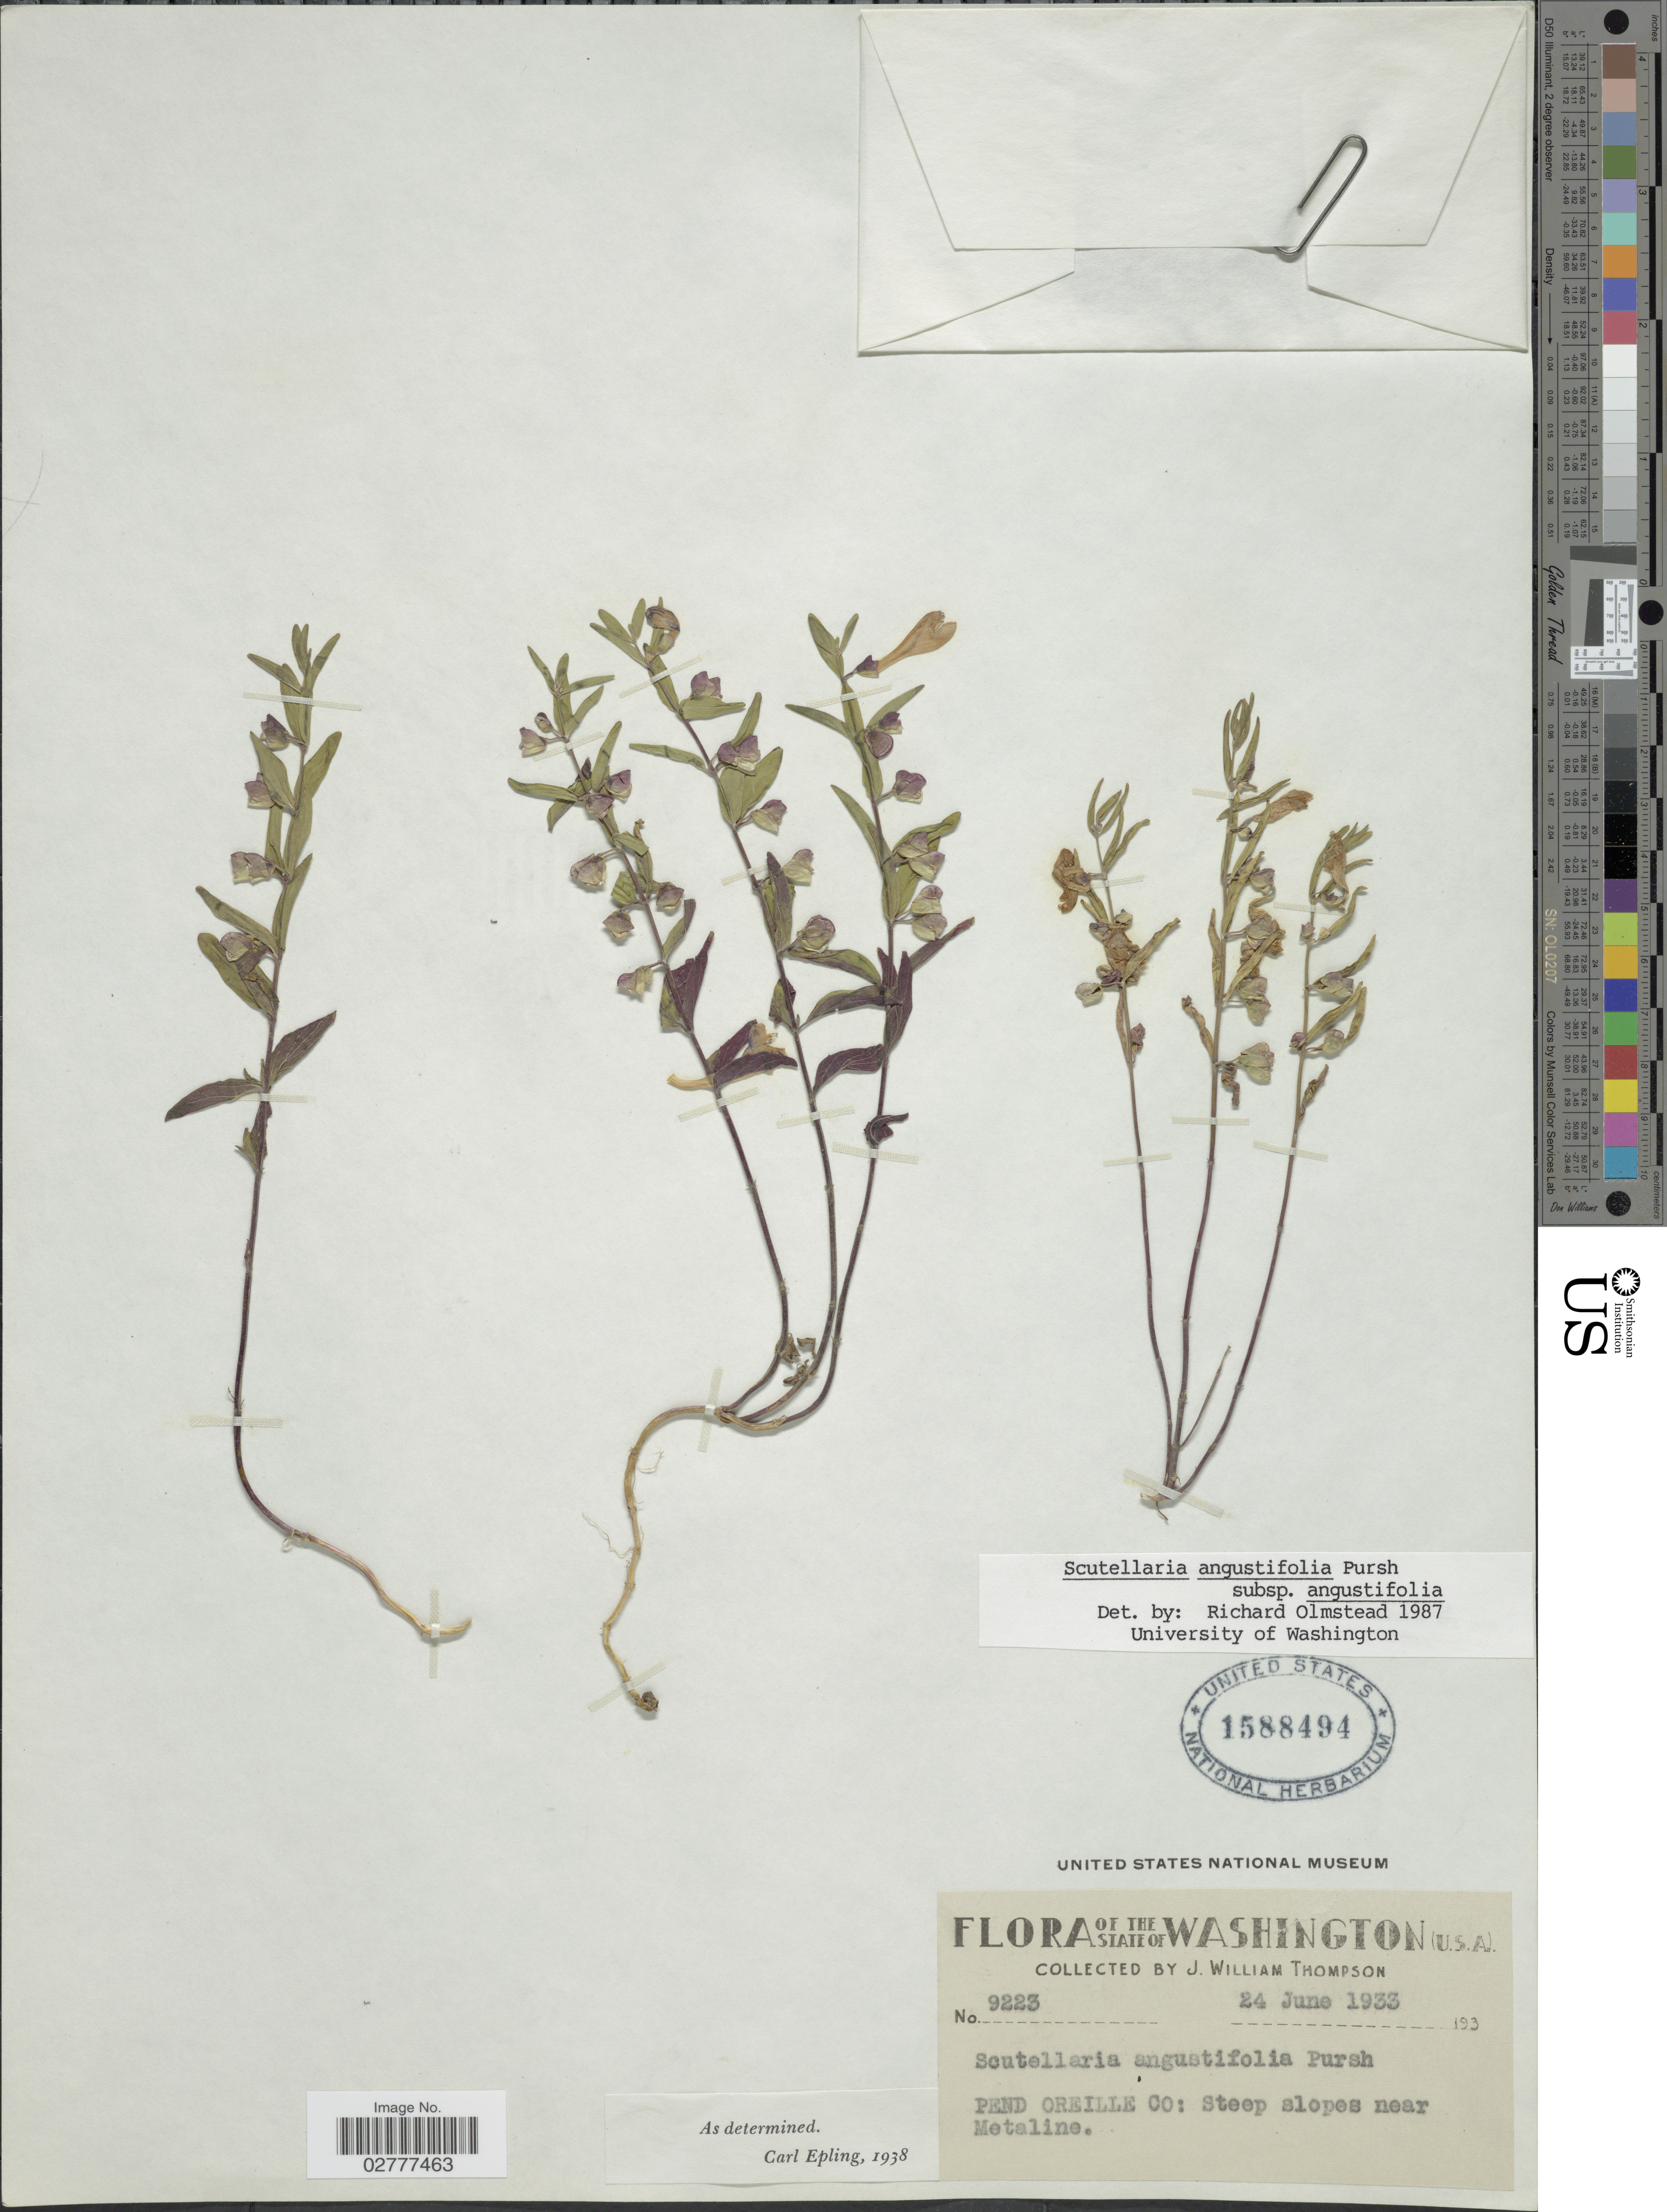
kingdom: Plantae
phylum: Tracheophyta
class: Magnoliopsida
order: Lamiales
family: Lamiaceae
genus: Scutellaria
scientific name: Scutellaria angustifolia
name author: Pursh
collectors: J. W. Thompson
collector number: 9223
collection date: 1933-06-24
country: United States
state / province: Washington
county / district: Pend Oreille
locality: Pend Oreille Co.: Steep slopes near Metaline.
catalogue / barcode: US 1588494